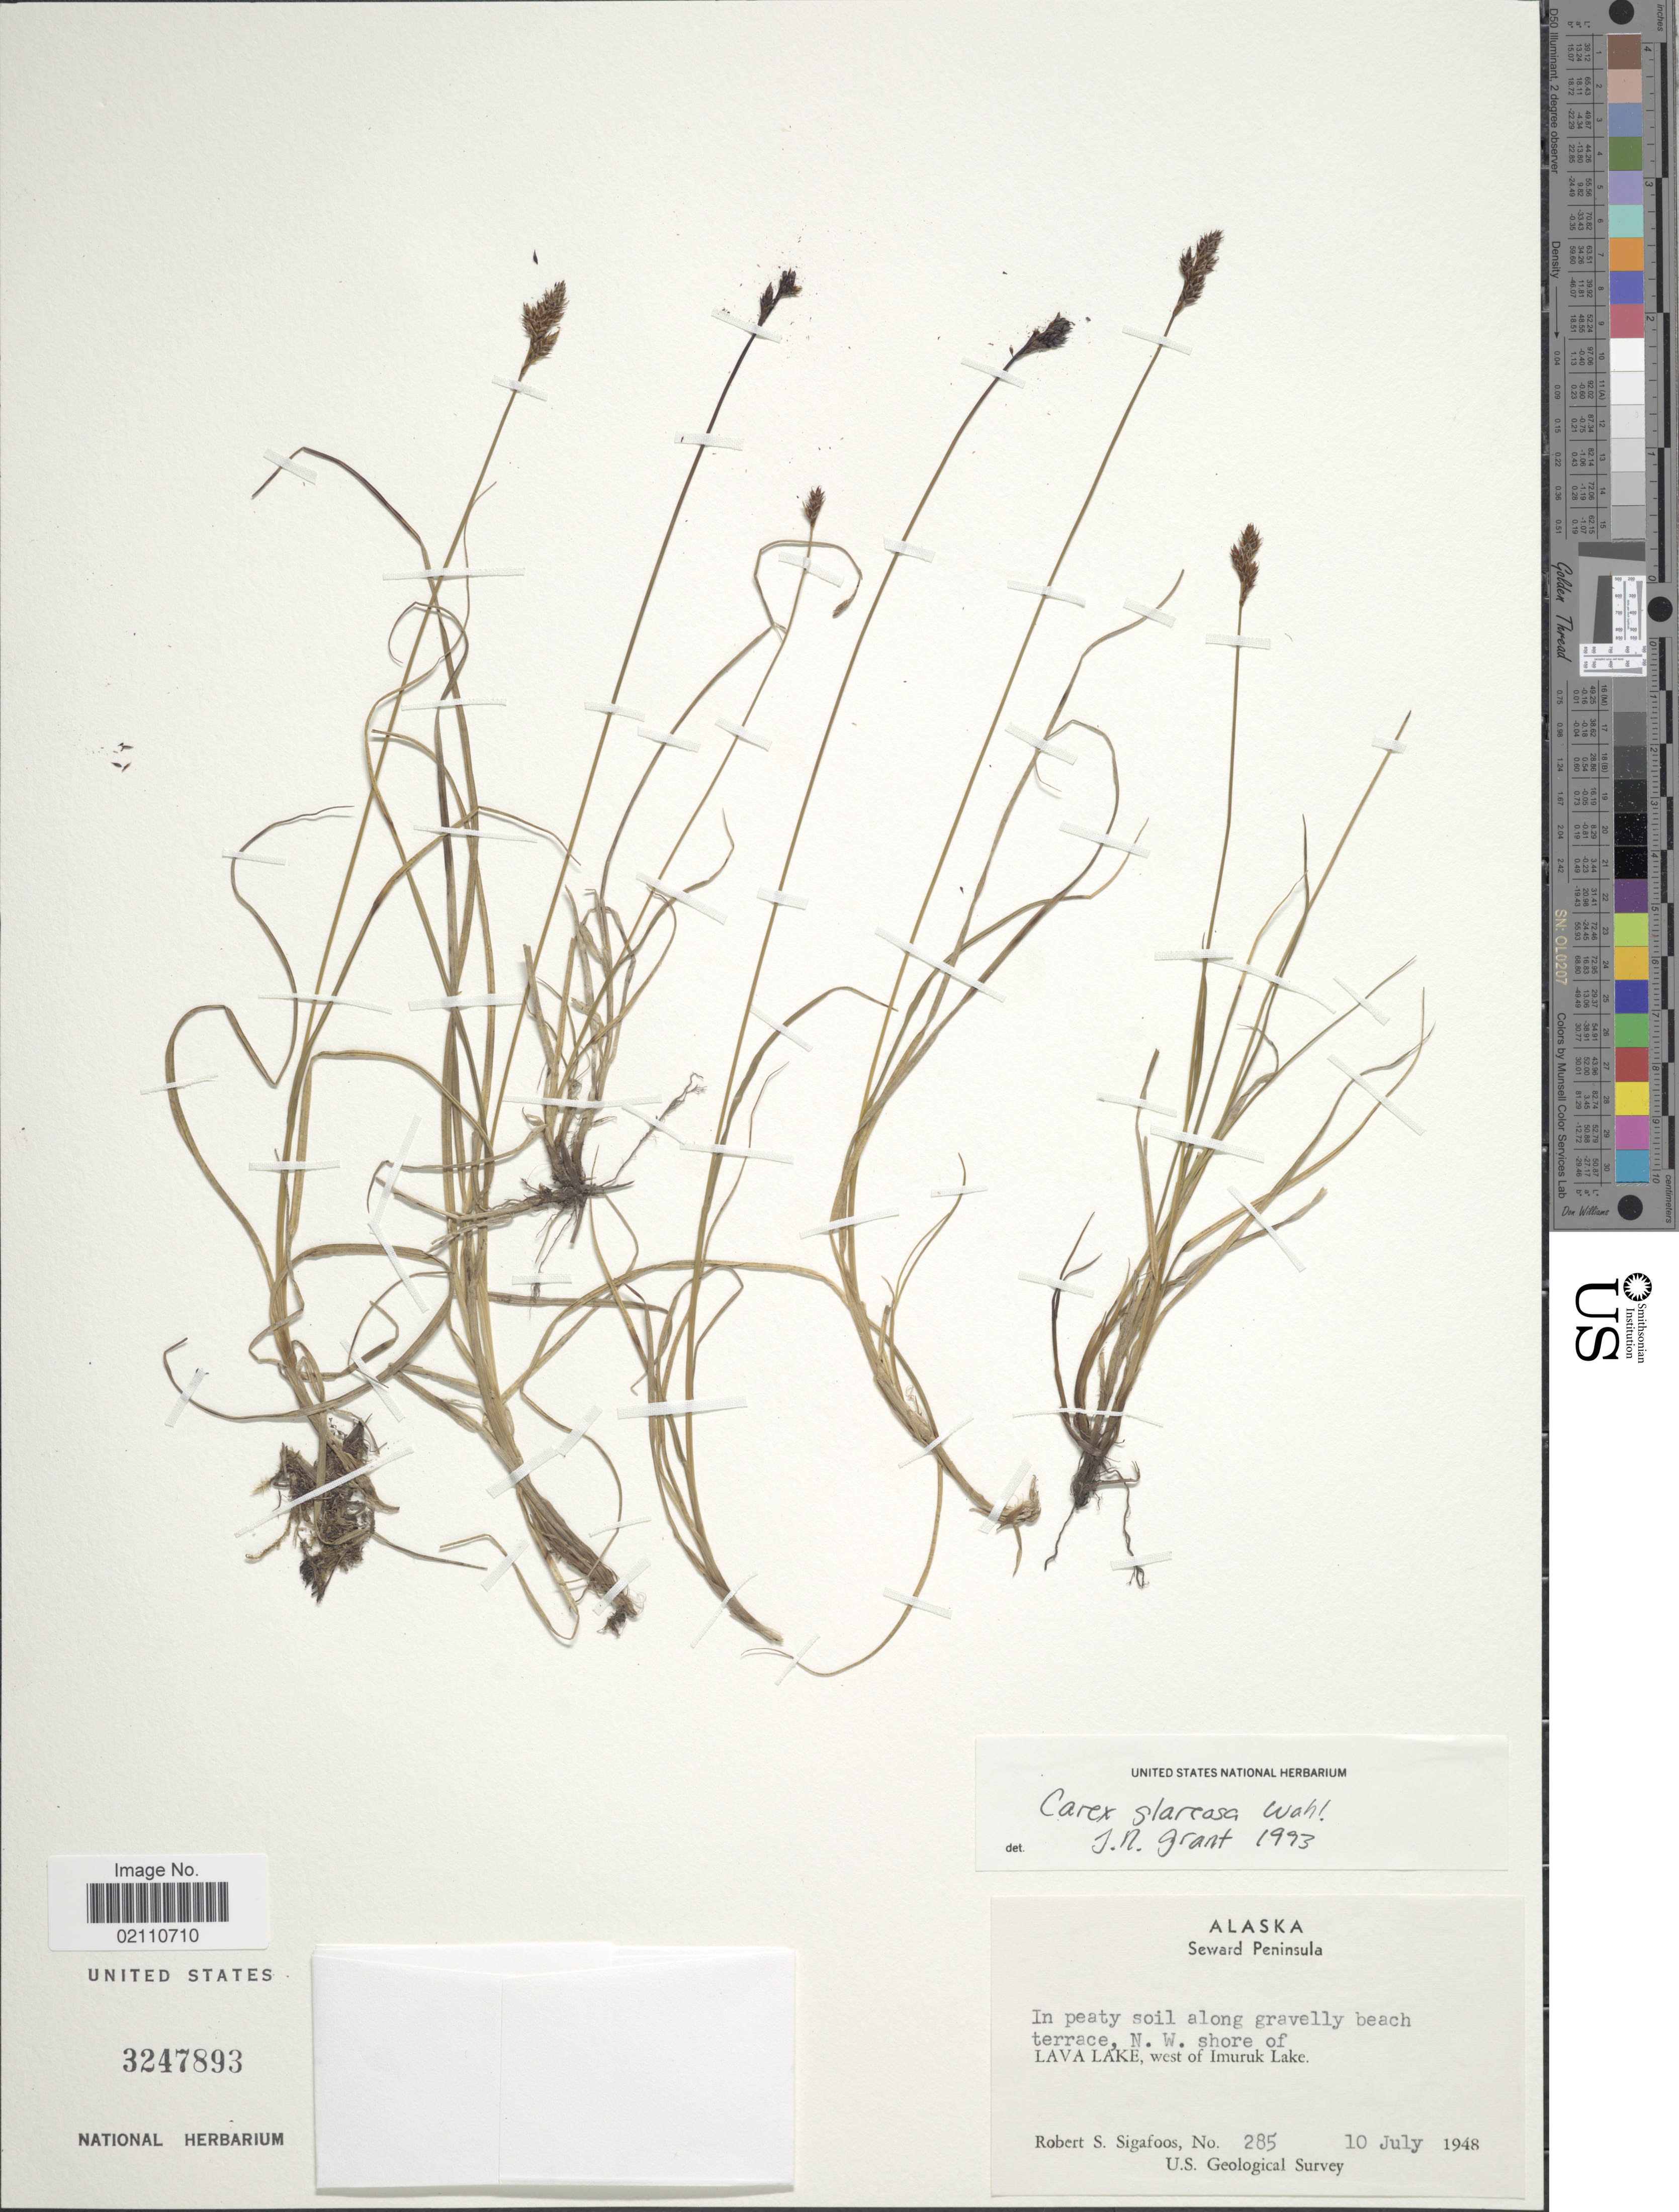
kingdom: Plantae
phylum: Tracheophyta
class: Liliopsida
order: Poales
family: Cyperaceae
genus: Carex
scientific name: Carex glareosa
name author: Schkuhr ex Wahlenb.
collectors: R. Sigafoos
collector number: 285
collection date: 1948-07-10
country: United States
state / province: Alaska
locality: Seward Peninsula, in peaty soil along gravelly beach terrace, N.W. shore of Lava Lake, west of Imuruk Lake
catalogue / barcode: US 3247893